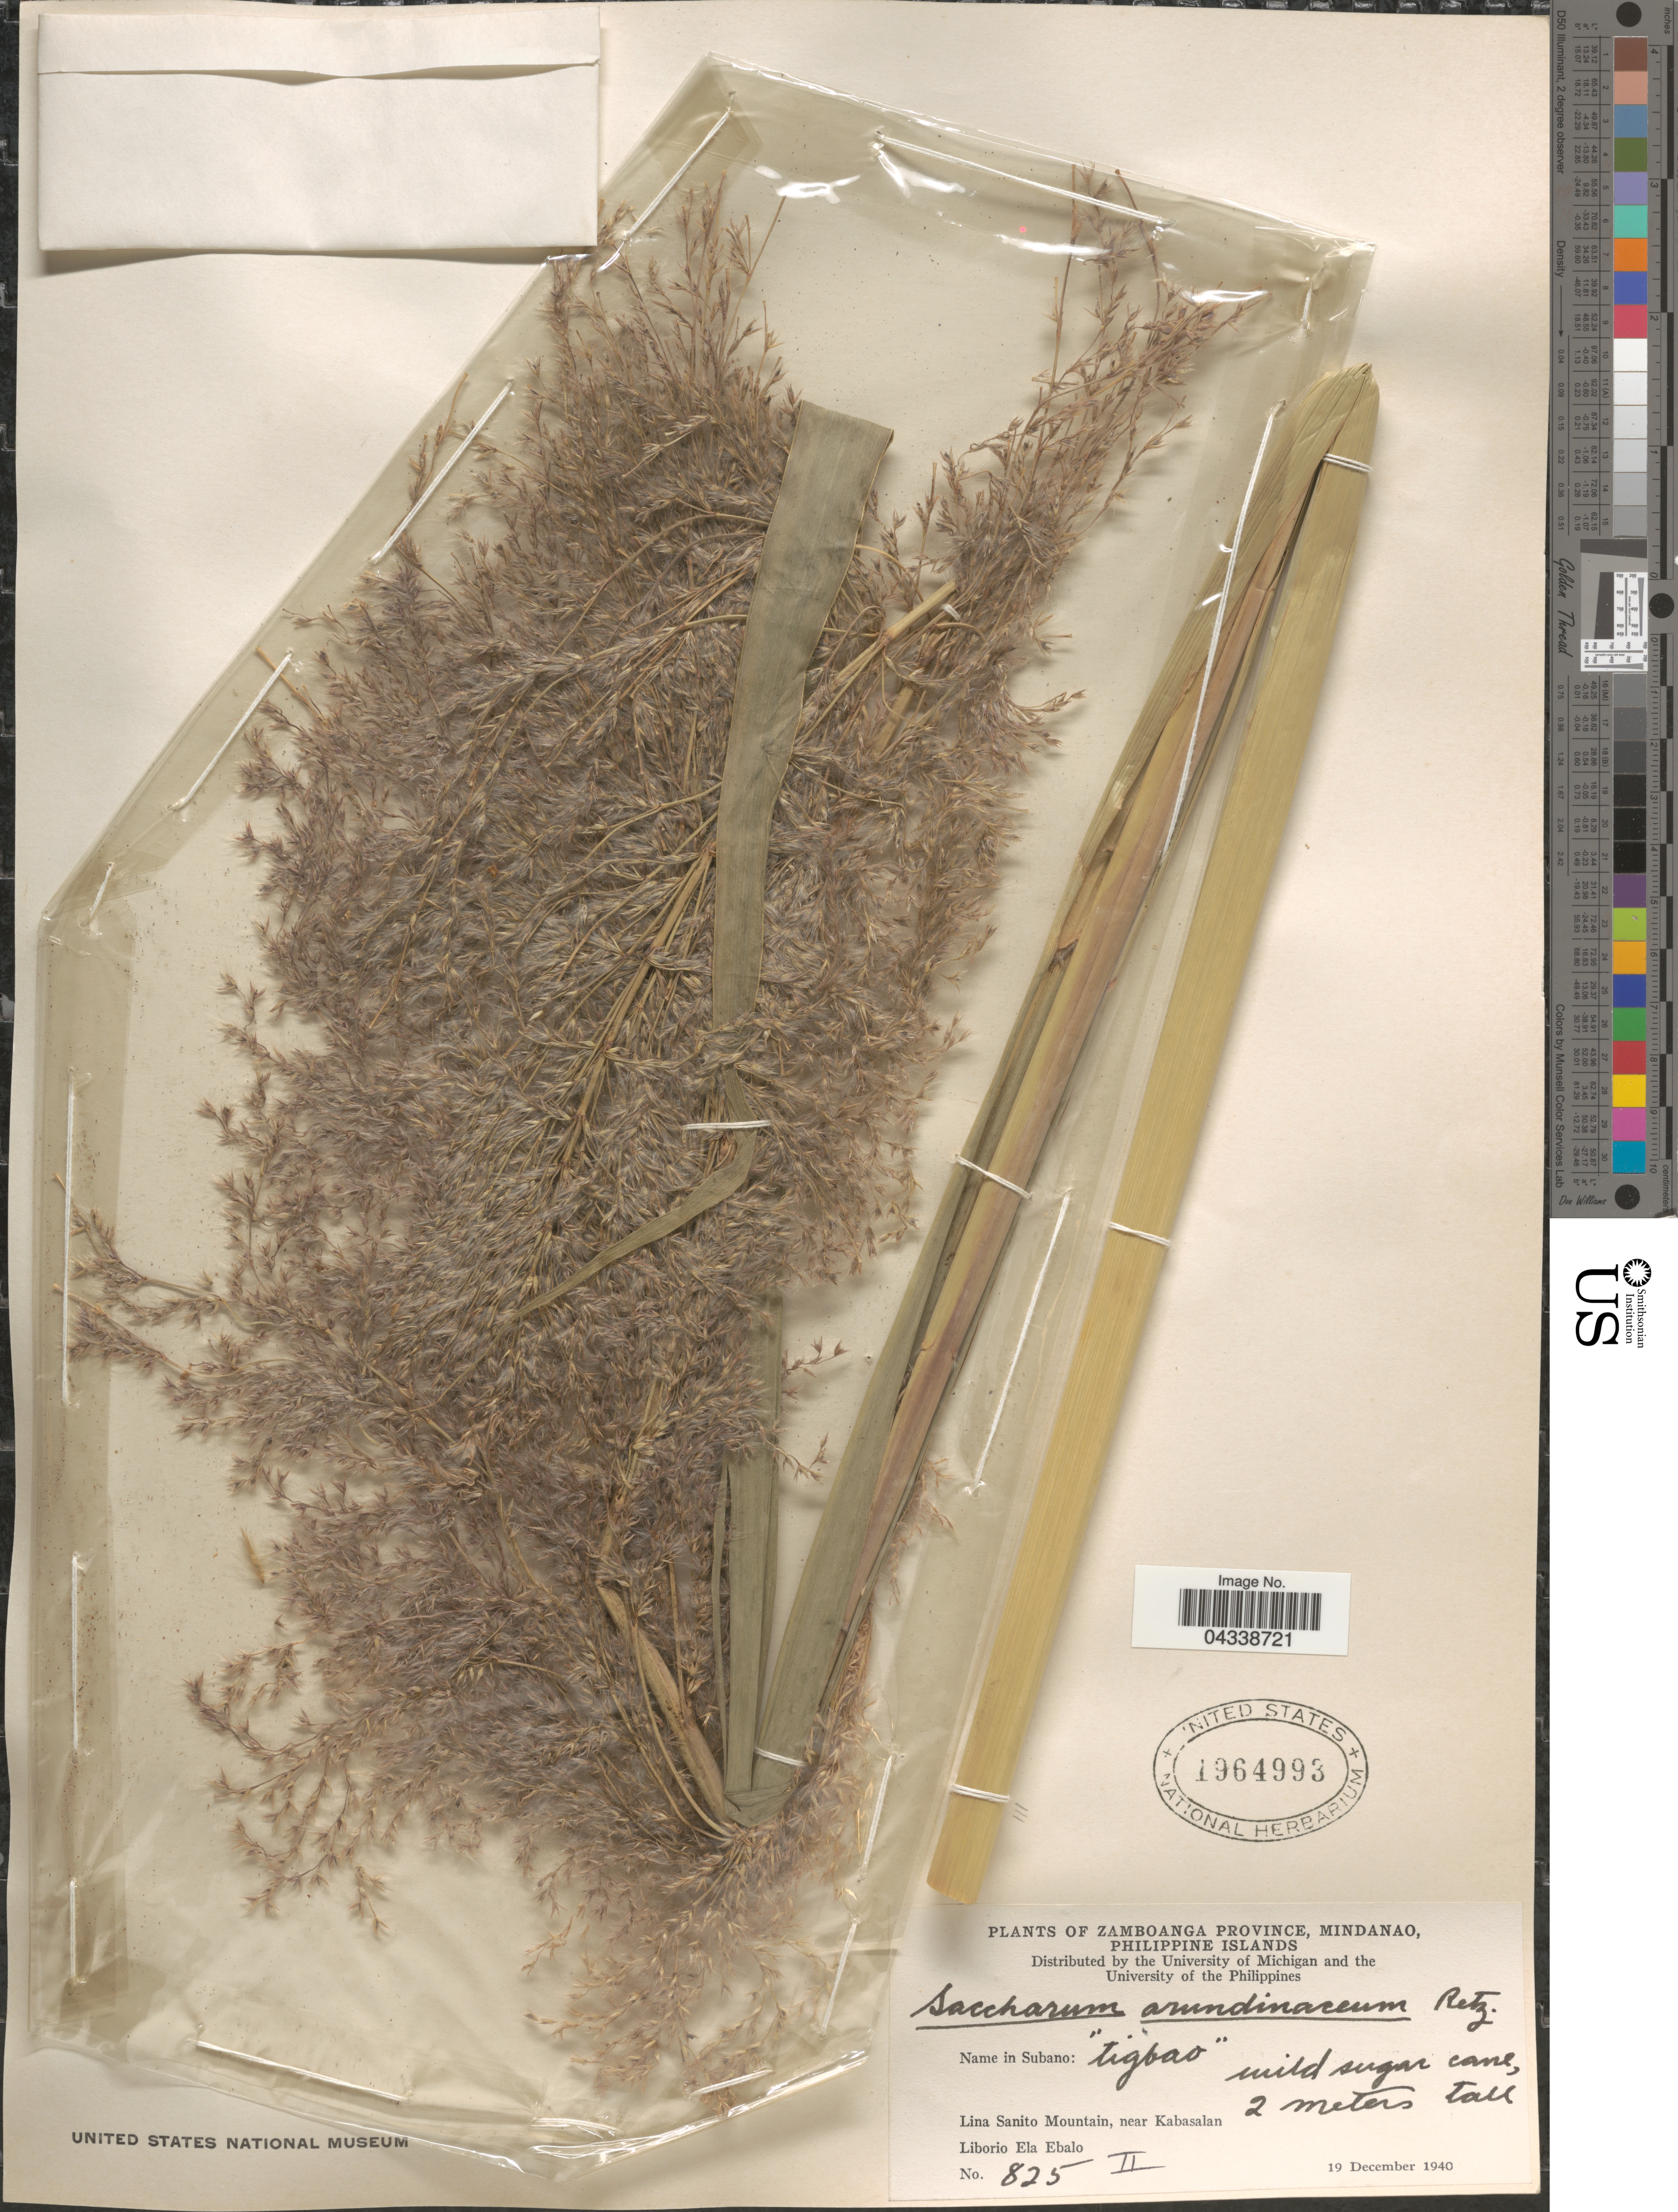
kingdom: Plantae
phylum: Tracheophyta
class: Liliopsida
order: Poales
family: Poaceae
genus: Tripidium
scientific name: Tripidium arundinaceum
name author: (Retz.) Welker et al.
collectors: L. Ebalo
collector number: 825II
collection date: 1940-12-19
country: Philippines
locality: Zamboanga Province, Mindanao, Philippine Islands. Lina Sanito Mountain, near Kabasalan.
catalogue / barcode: US 1964993